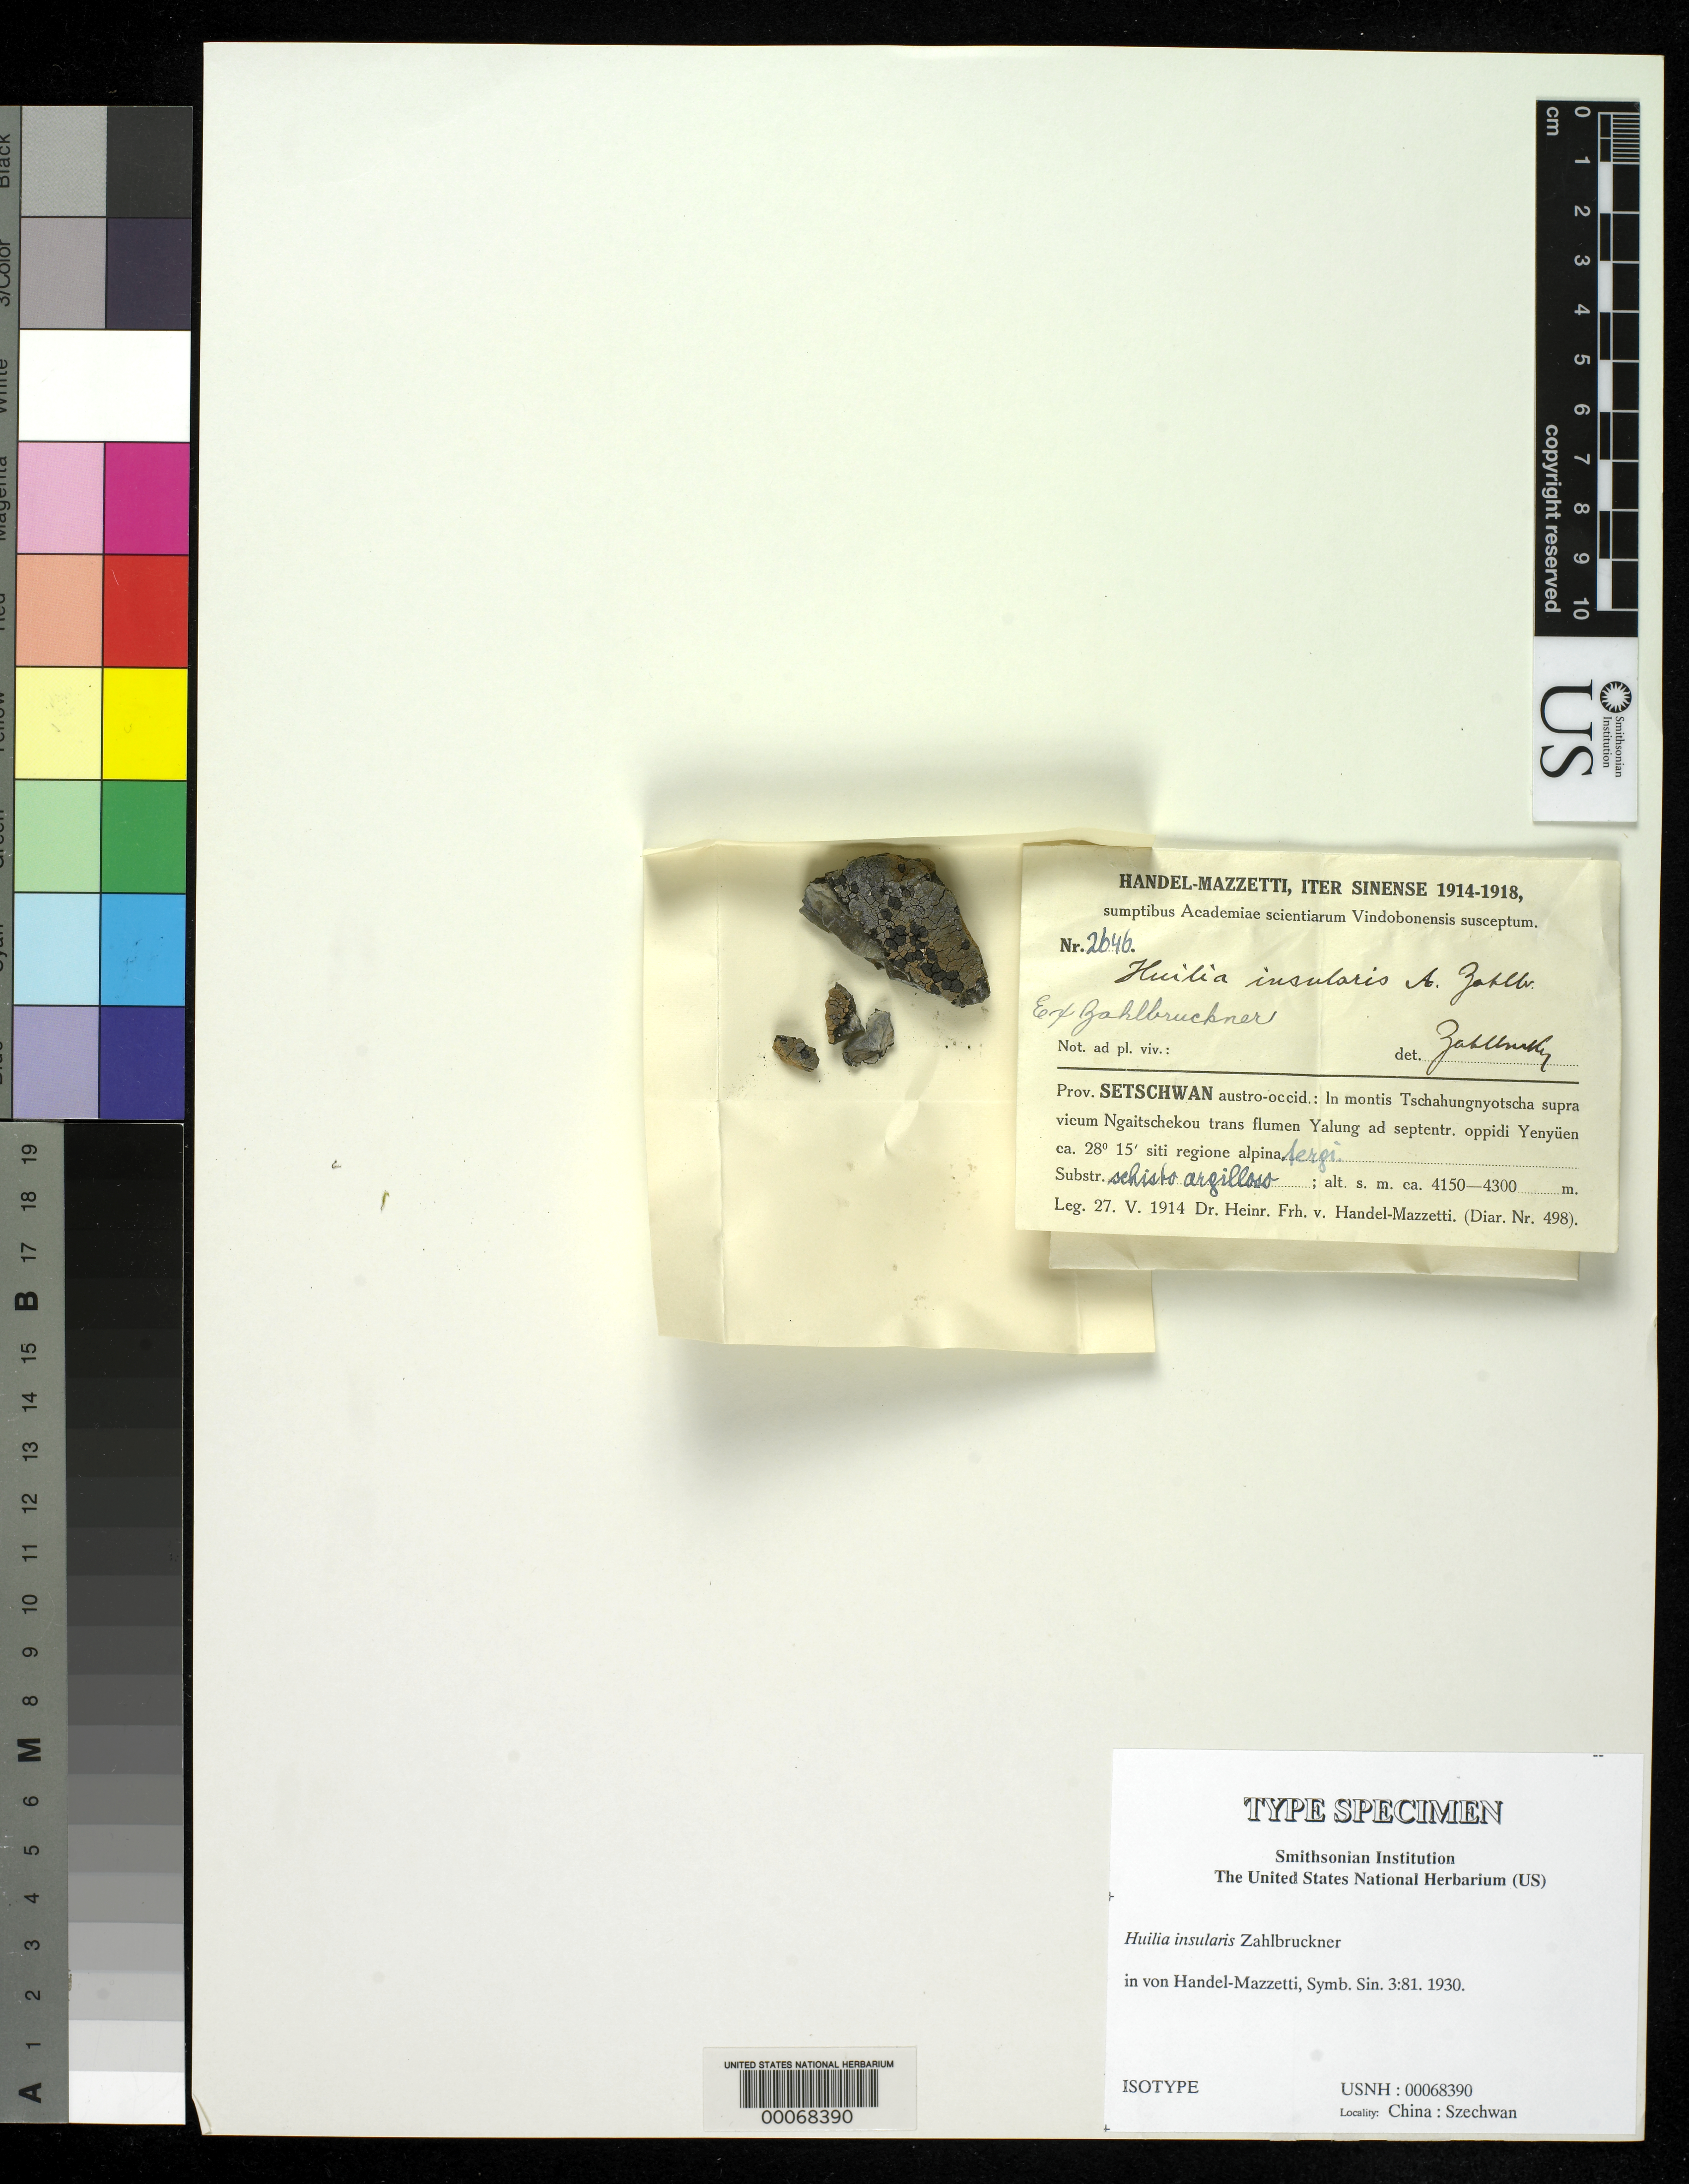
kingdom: Fungi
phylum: Ascomycota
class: Lecanoromycetes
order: Lecideales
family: Lecideaceae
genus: Huilia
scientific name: Huilia insularis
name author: Zahlbr. in Hand.-Mazz.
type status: Isotype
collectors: H. Handel-Mazzetti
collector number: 2646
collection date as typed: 27 May 1914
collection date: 1914-05-27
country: China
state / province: Sichuan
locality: In montis Tschahungnyotscha supra vicum Ngaitschekou trans flumen Yalung, oppidi Yenyuen. [On Tschahungnyotscha Mountain(s) above village of Ngaitschekou across Yalung River, town of Yenyuen.]